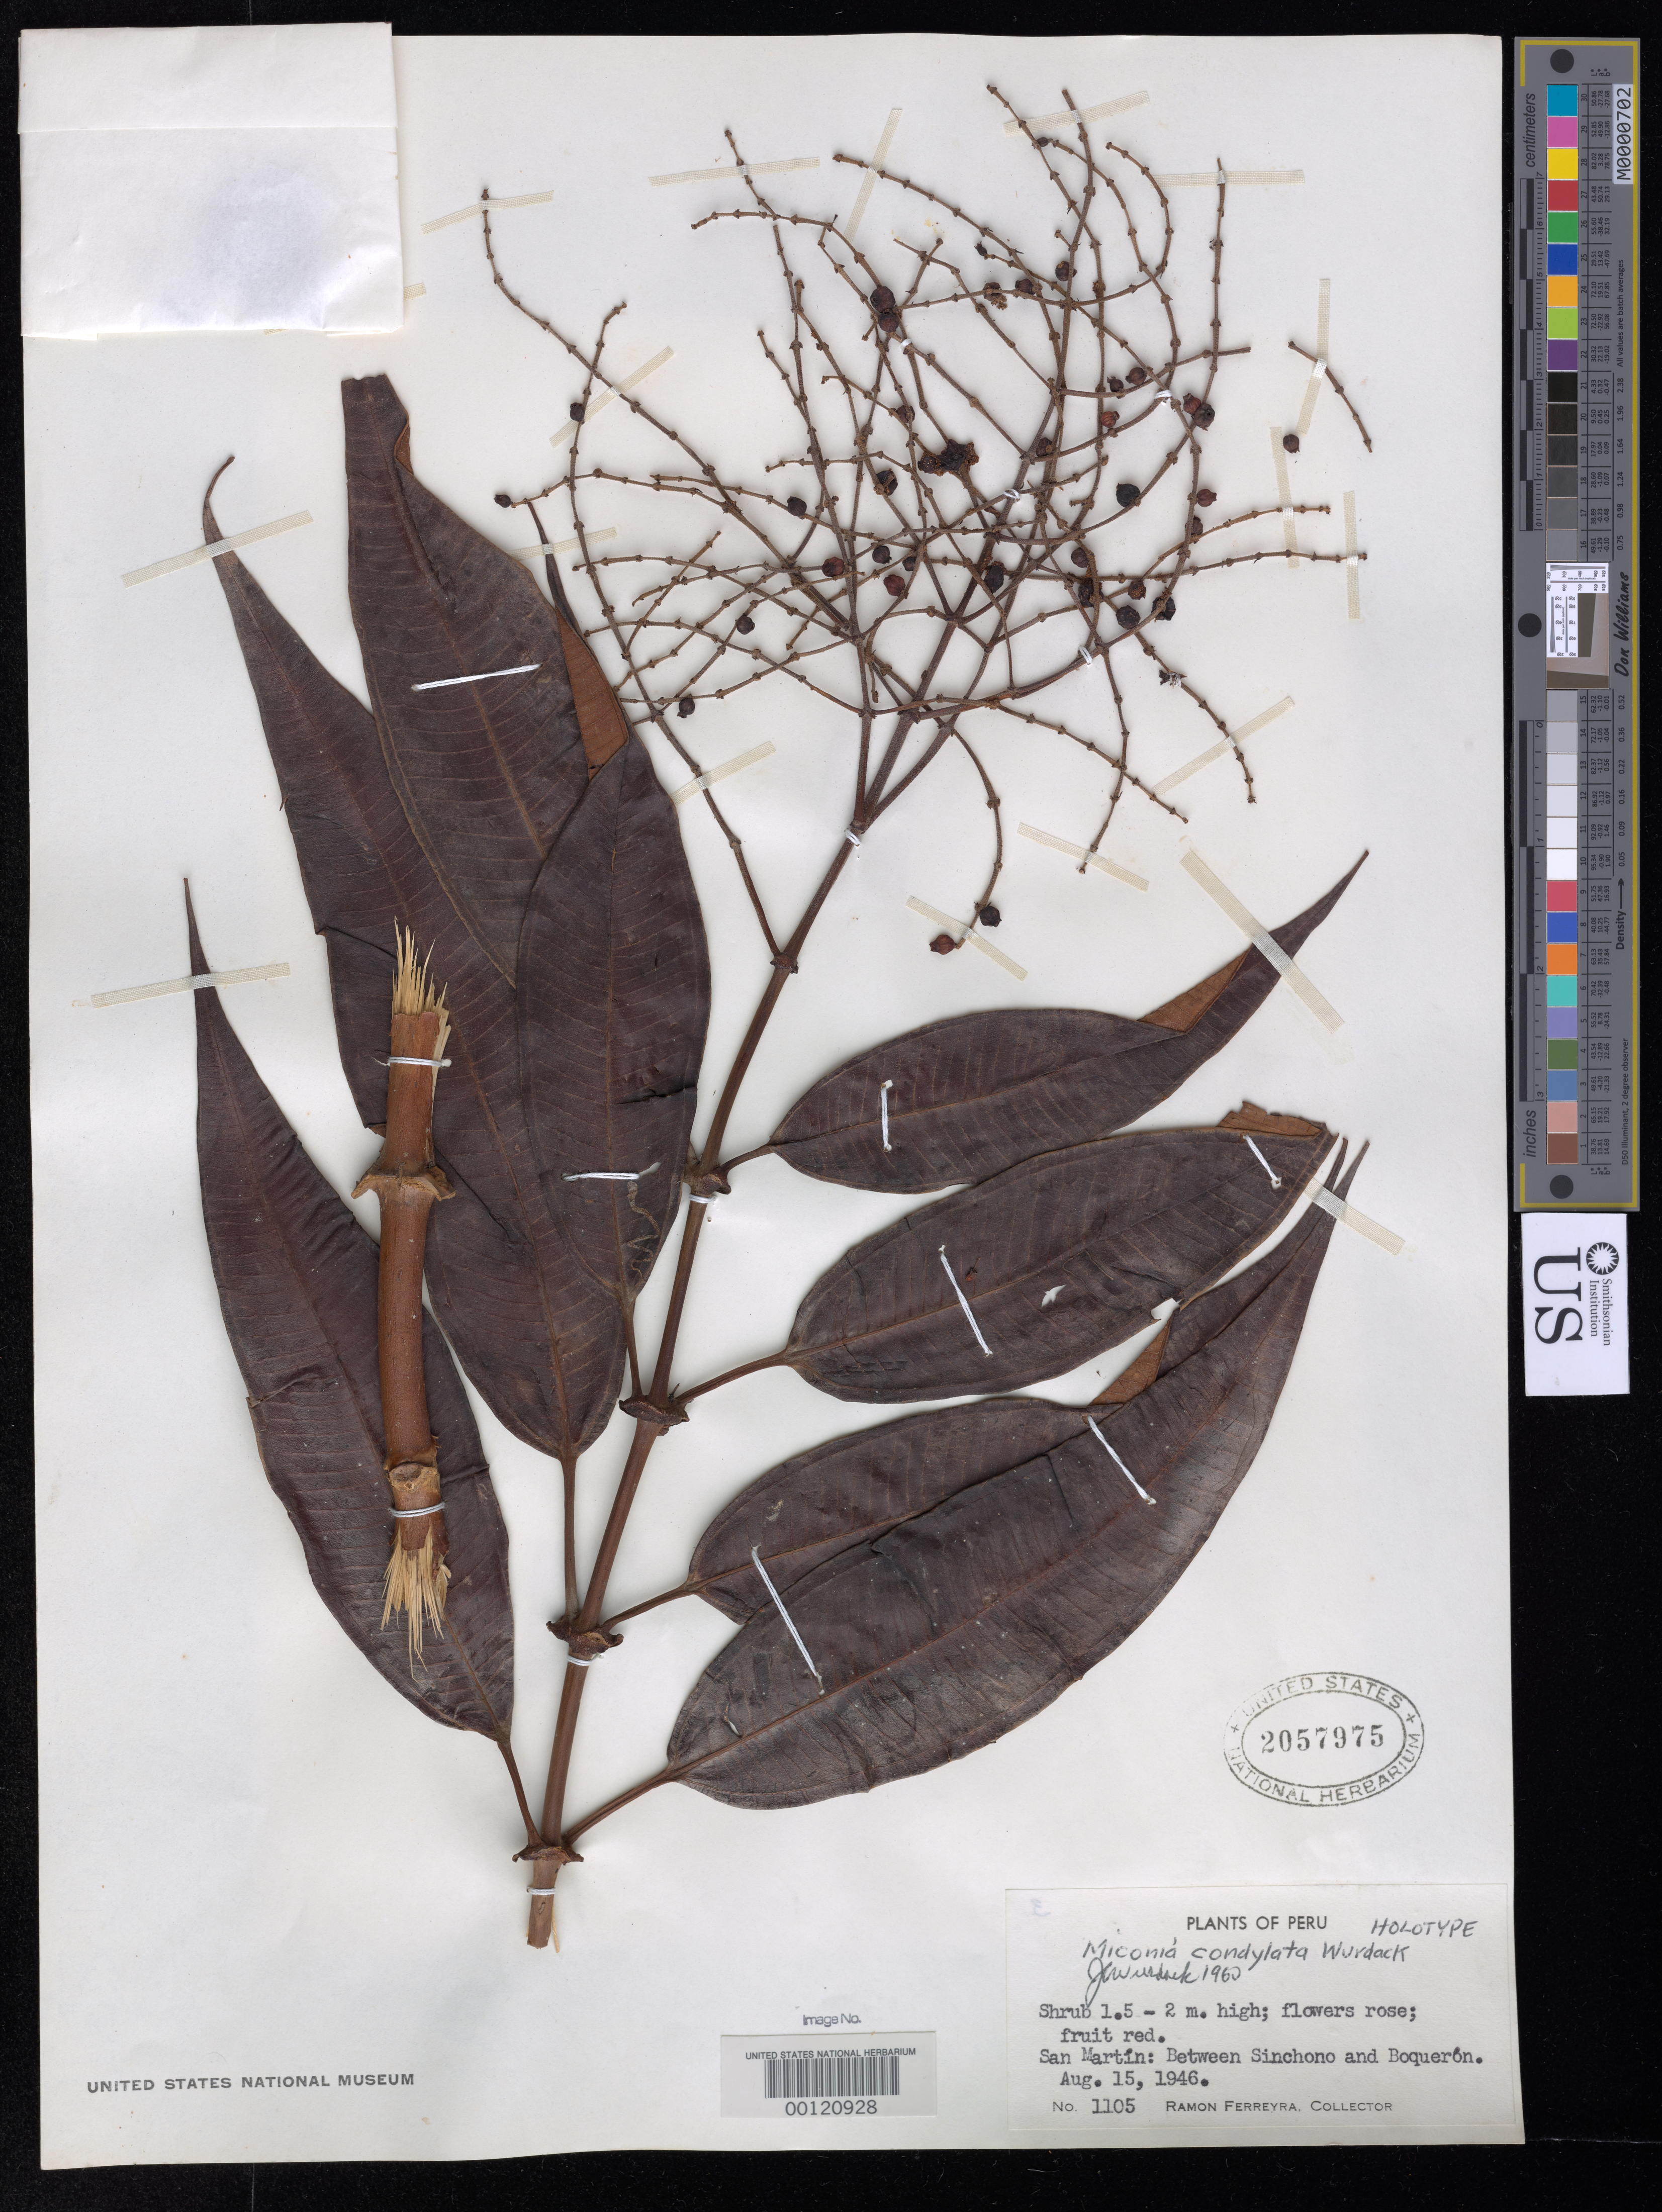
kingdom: Plantae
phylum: Tracheophyta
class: Magnoliopsida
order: Myrtales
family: Melastomataceae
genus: Miconia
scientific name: Miconia condylata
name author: Wurdack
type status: Holotype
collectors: R. A. Ferreyra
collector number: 1105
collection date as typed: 15 Aug 1946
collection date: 1946-08-15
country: Peru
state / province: San Martín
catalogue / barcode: US 2057975